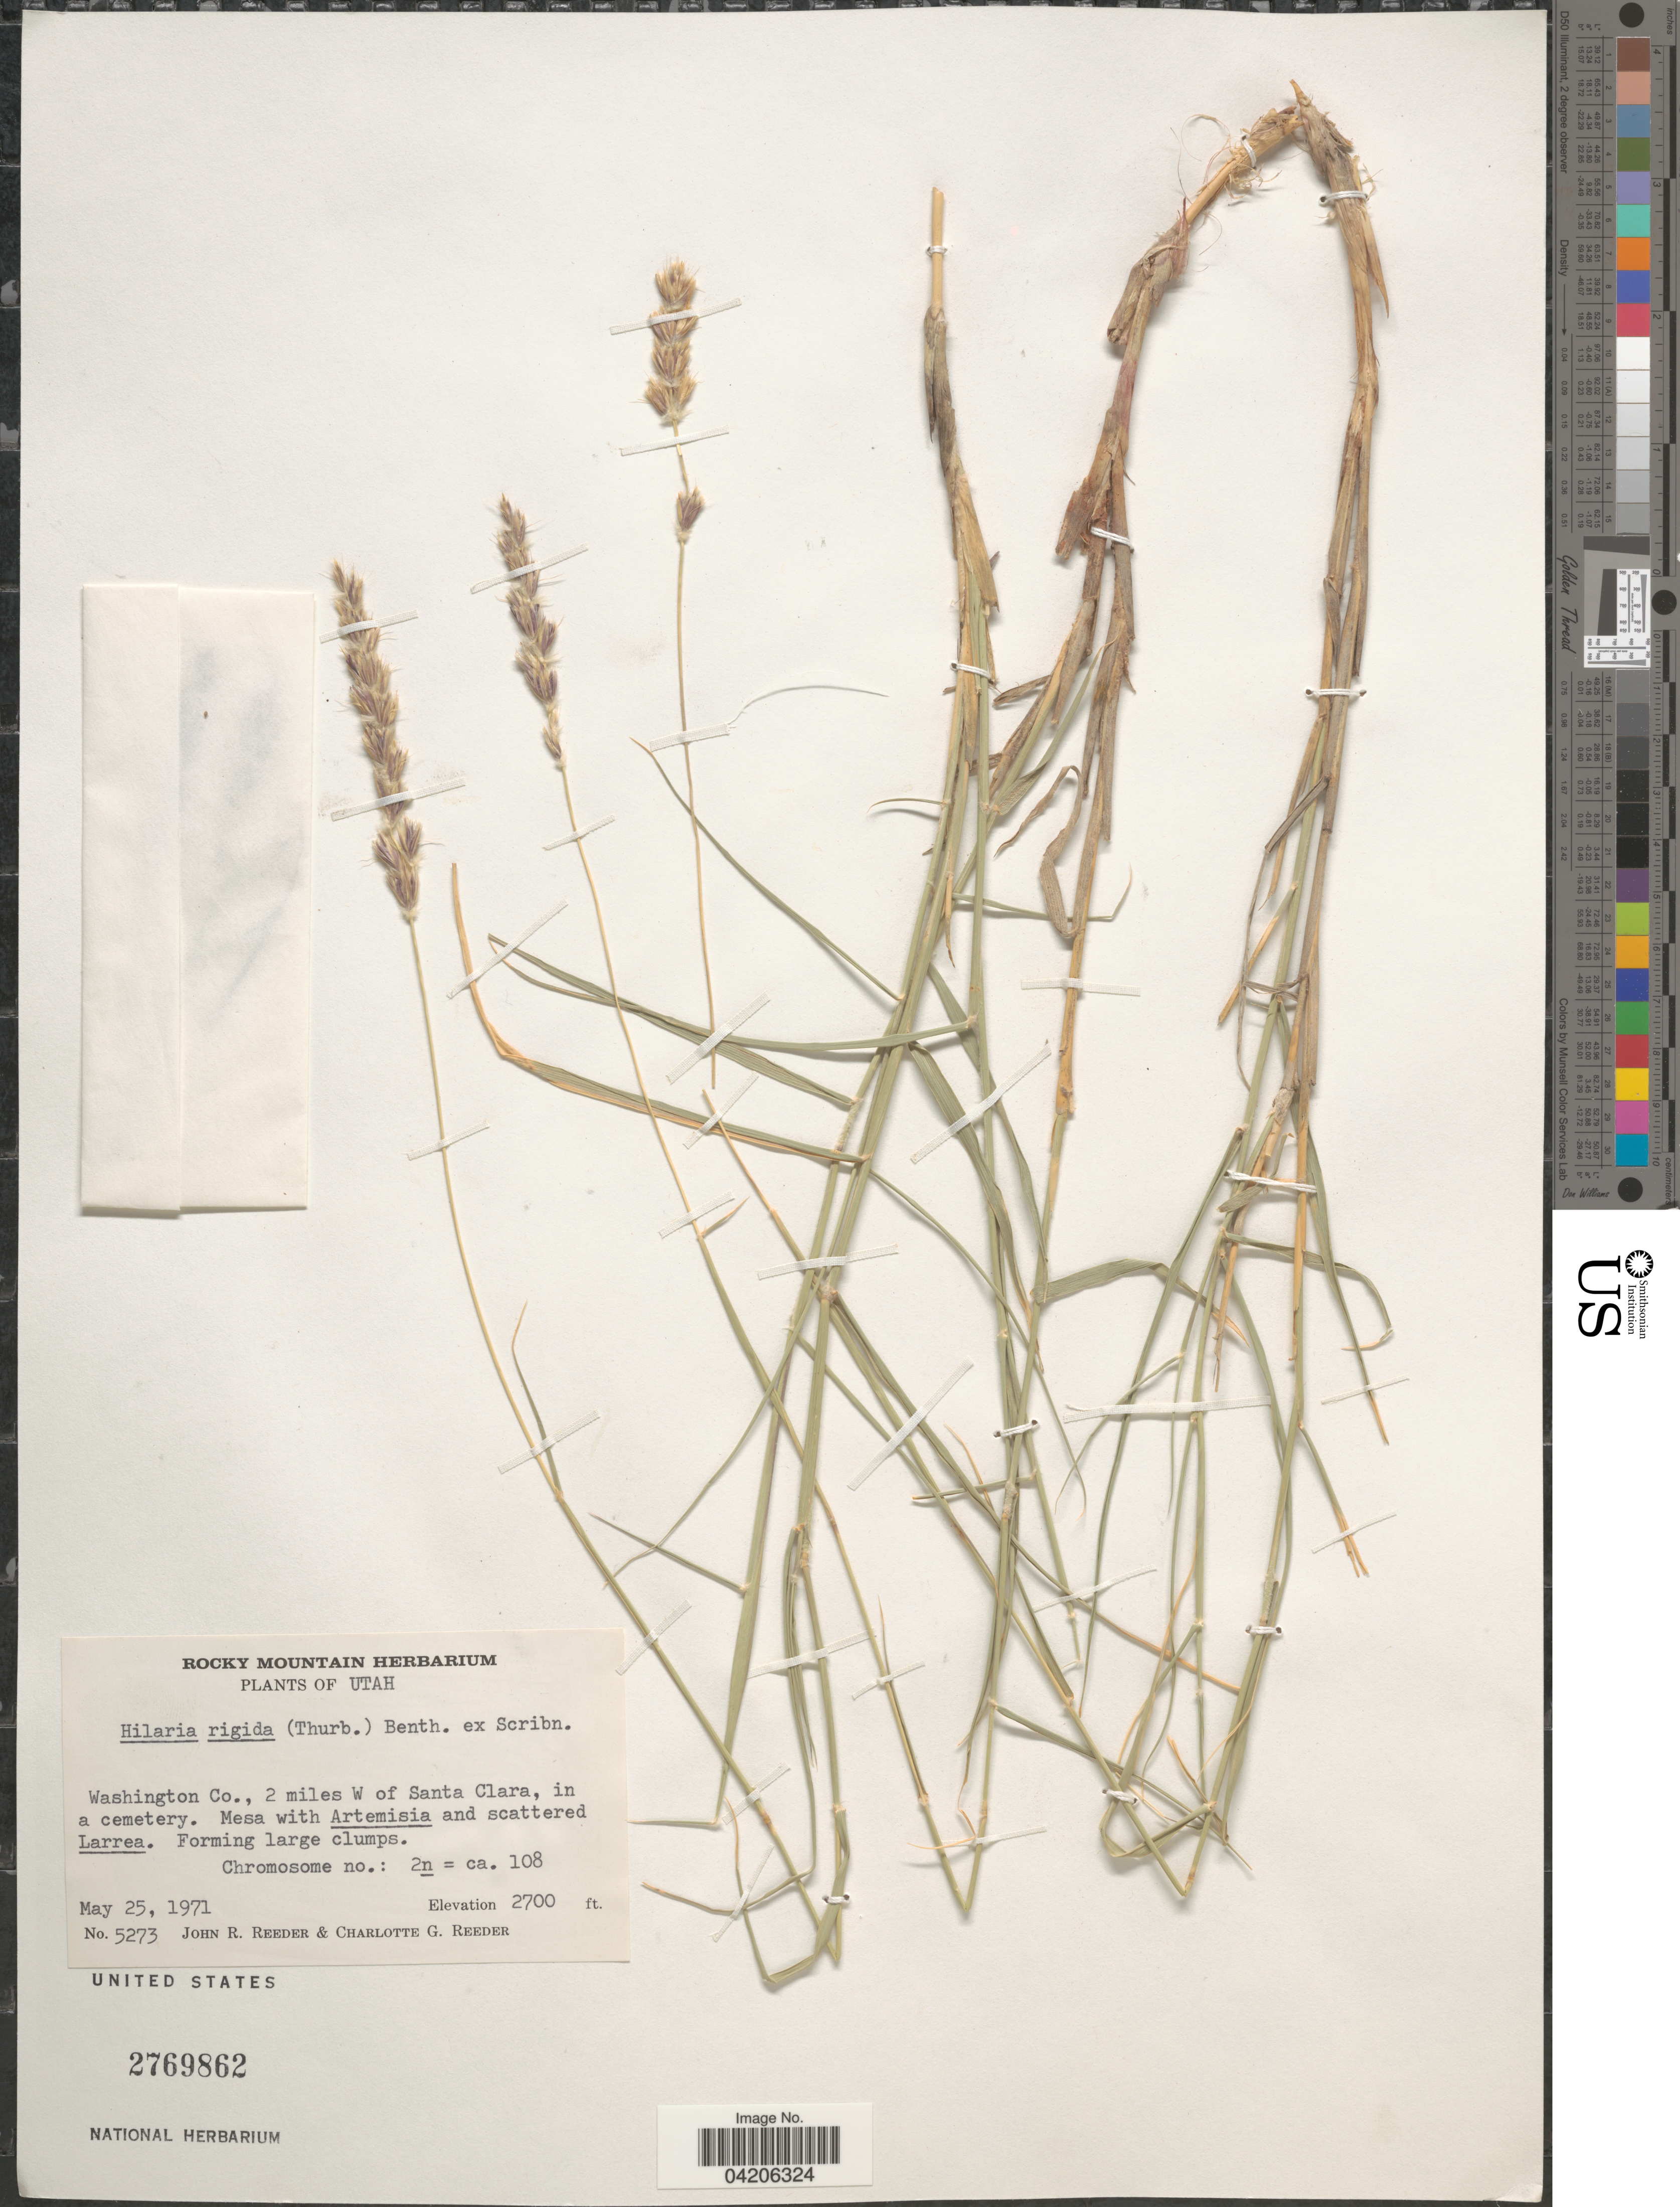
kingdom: Plantae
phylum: Tracheophyta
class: Liliopsida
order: Poales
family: Poaceae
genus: Hilaria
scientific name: Hilaria rigida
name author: (Thurb.) Benth. ex Scribn.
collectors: J. R. Reeder & C. G. Reeder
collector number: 5273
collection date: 1971-05-25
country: United States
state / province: Utah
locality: Washington Co., 2 miles W of Santa Clara, in a cemetery.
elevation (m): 823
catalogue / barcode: US 2769862